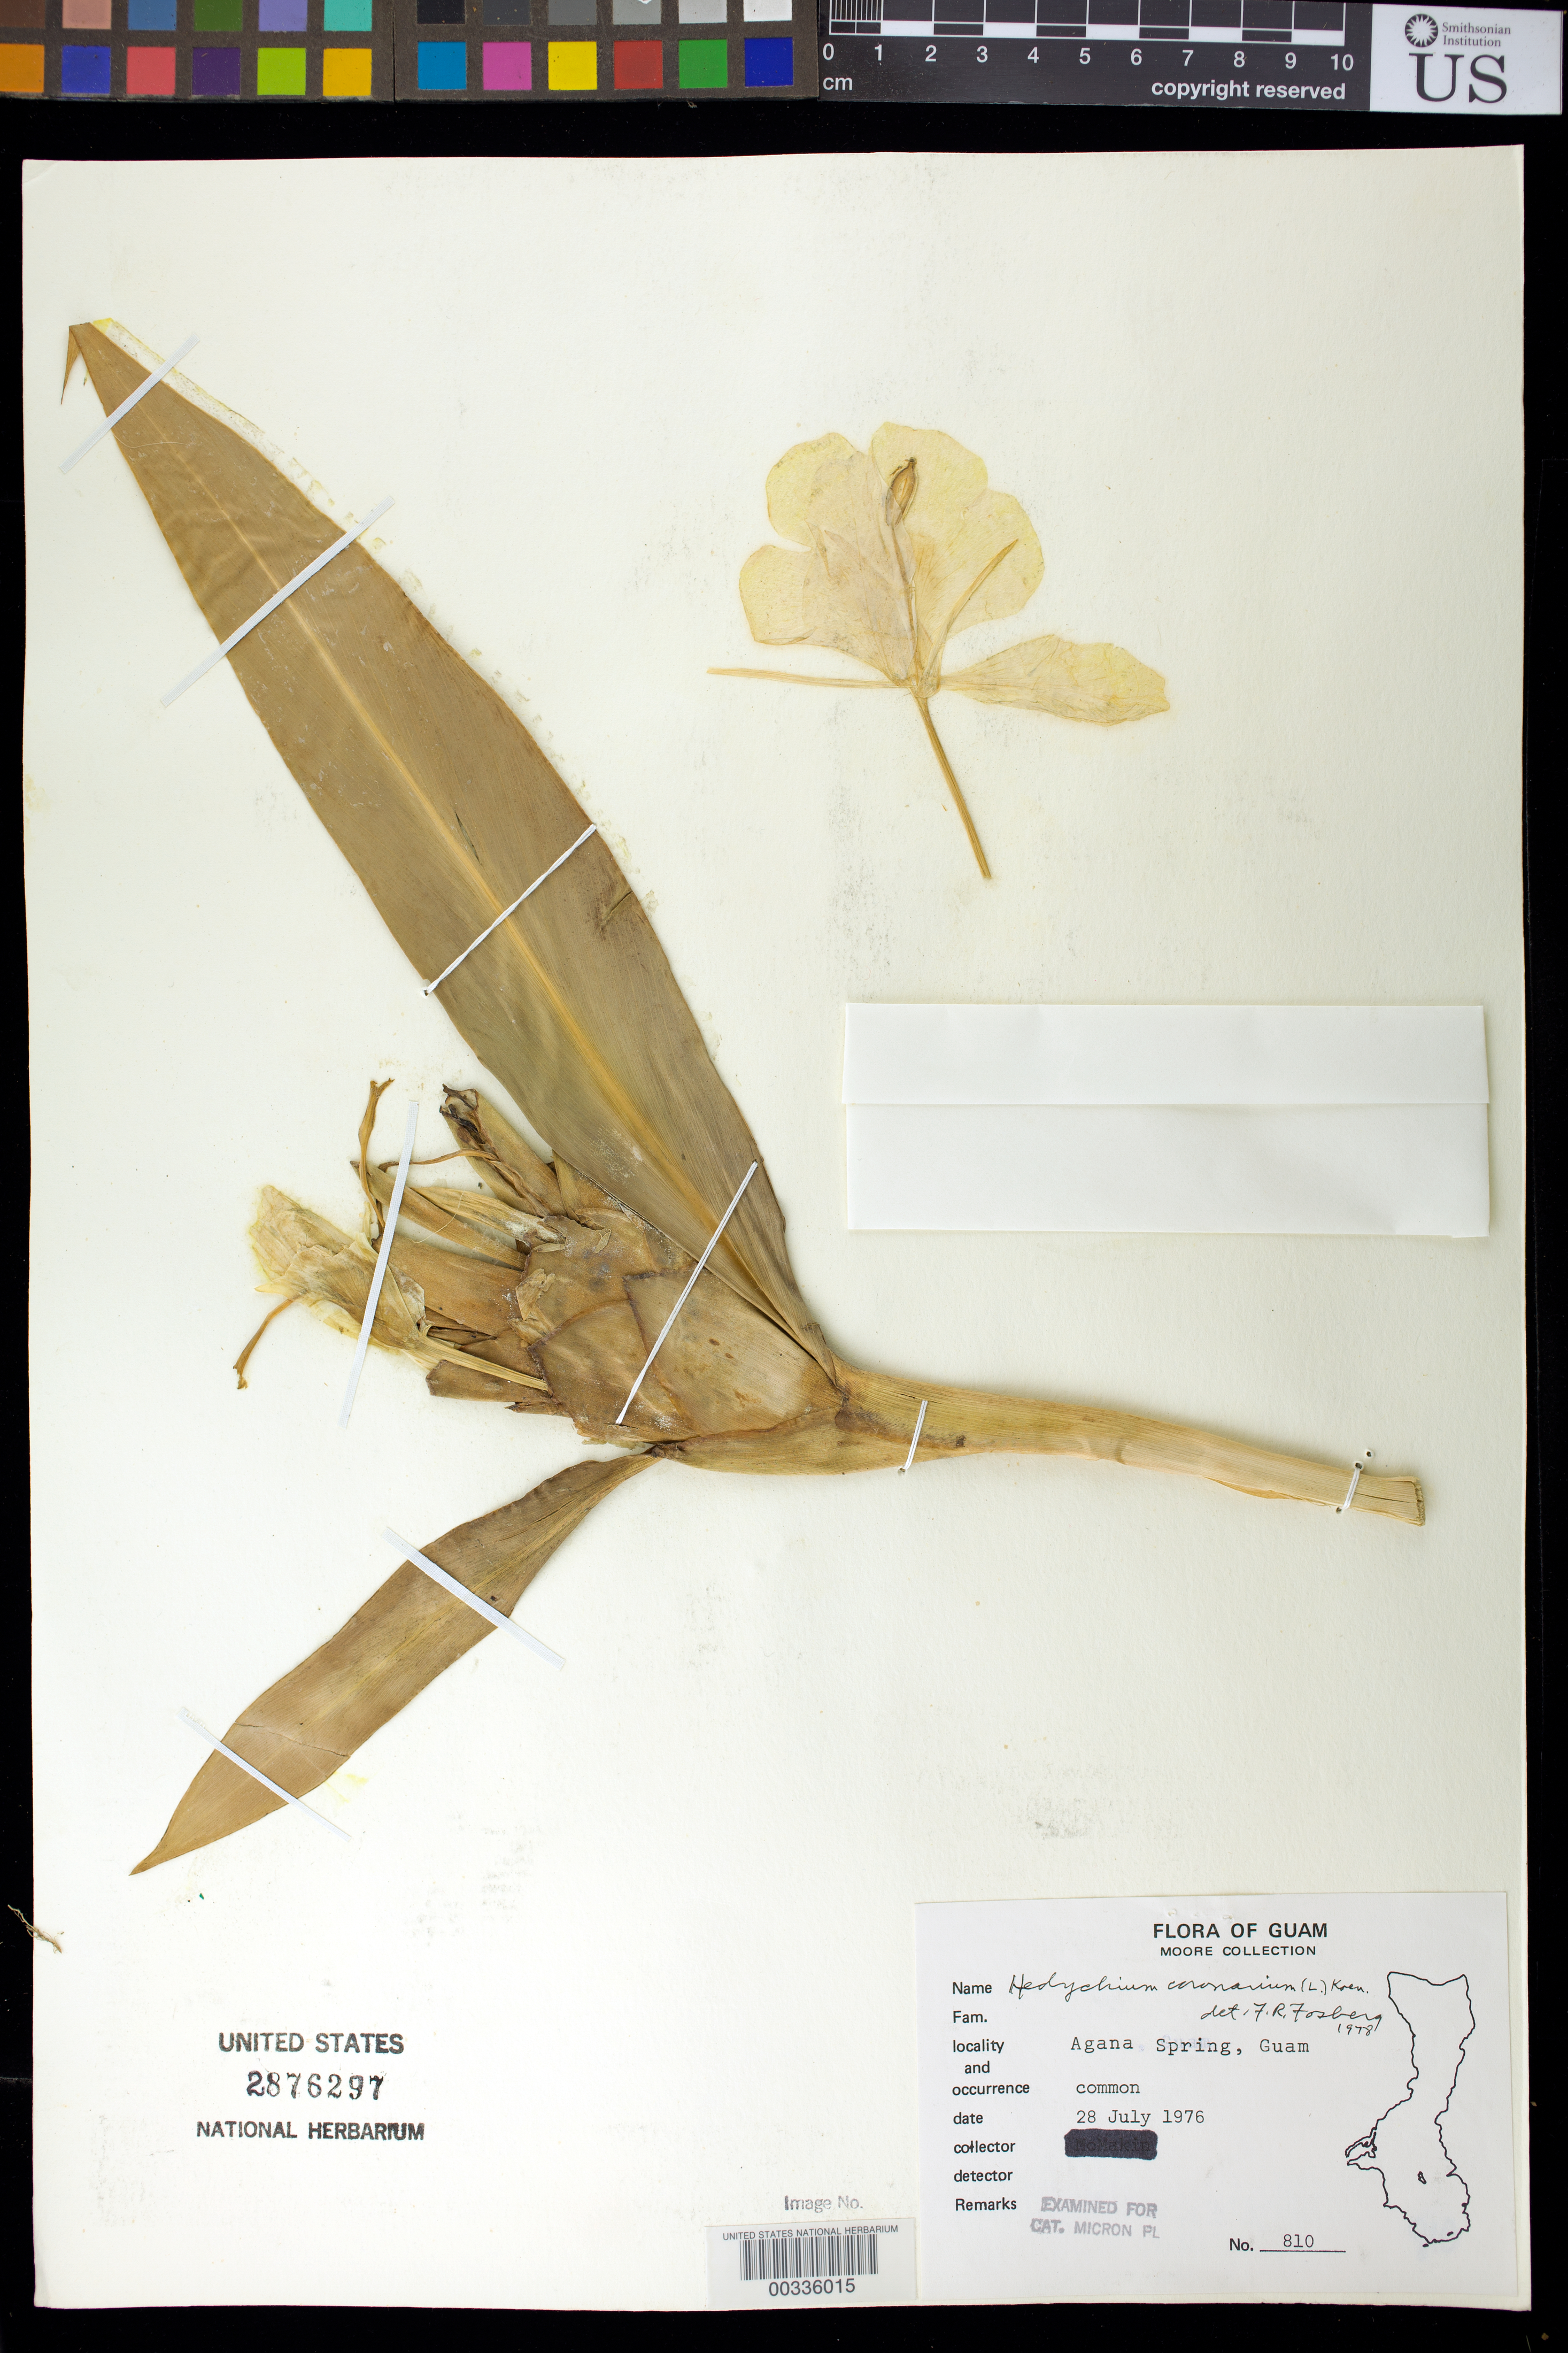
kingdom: Plantae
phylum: Tracheophyta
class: Liliopsida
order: Zingiberales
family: Zingiberaceae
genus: Hedychium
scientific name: Hedychium coronarium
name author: J. Koenig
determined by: Fosberg, F. R.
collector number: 810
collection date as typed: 28 Jul 1976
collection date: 1976-07-28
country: Guam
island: Guam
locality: Agana spring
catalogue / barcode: US 2876297